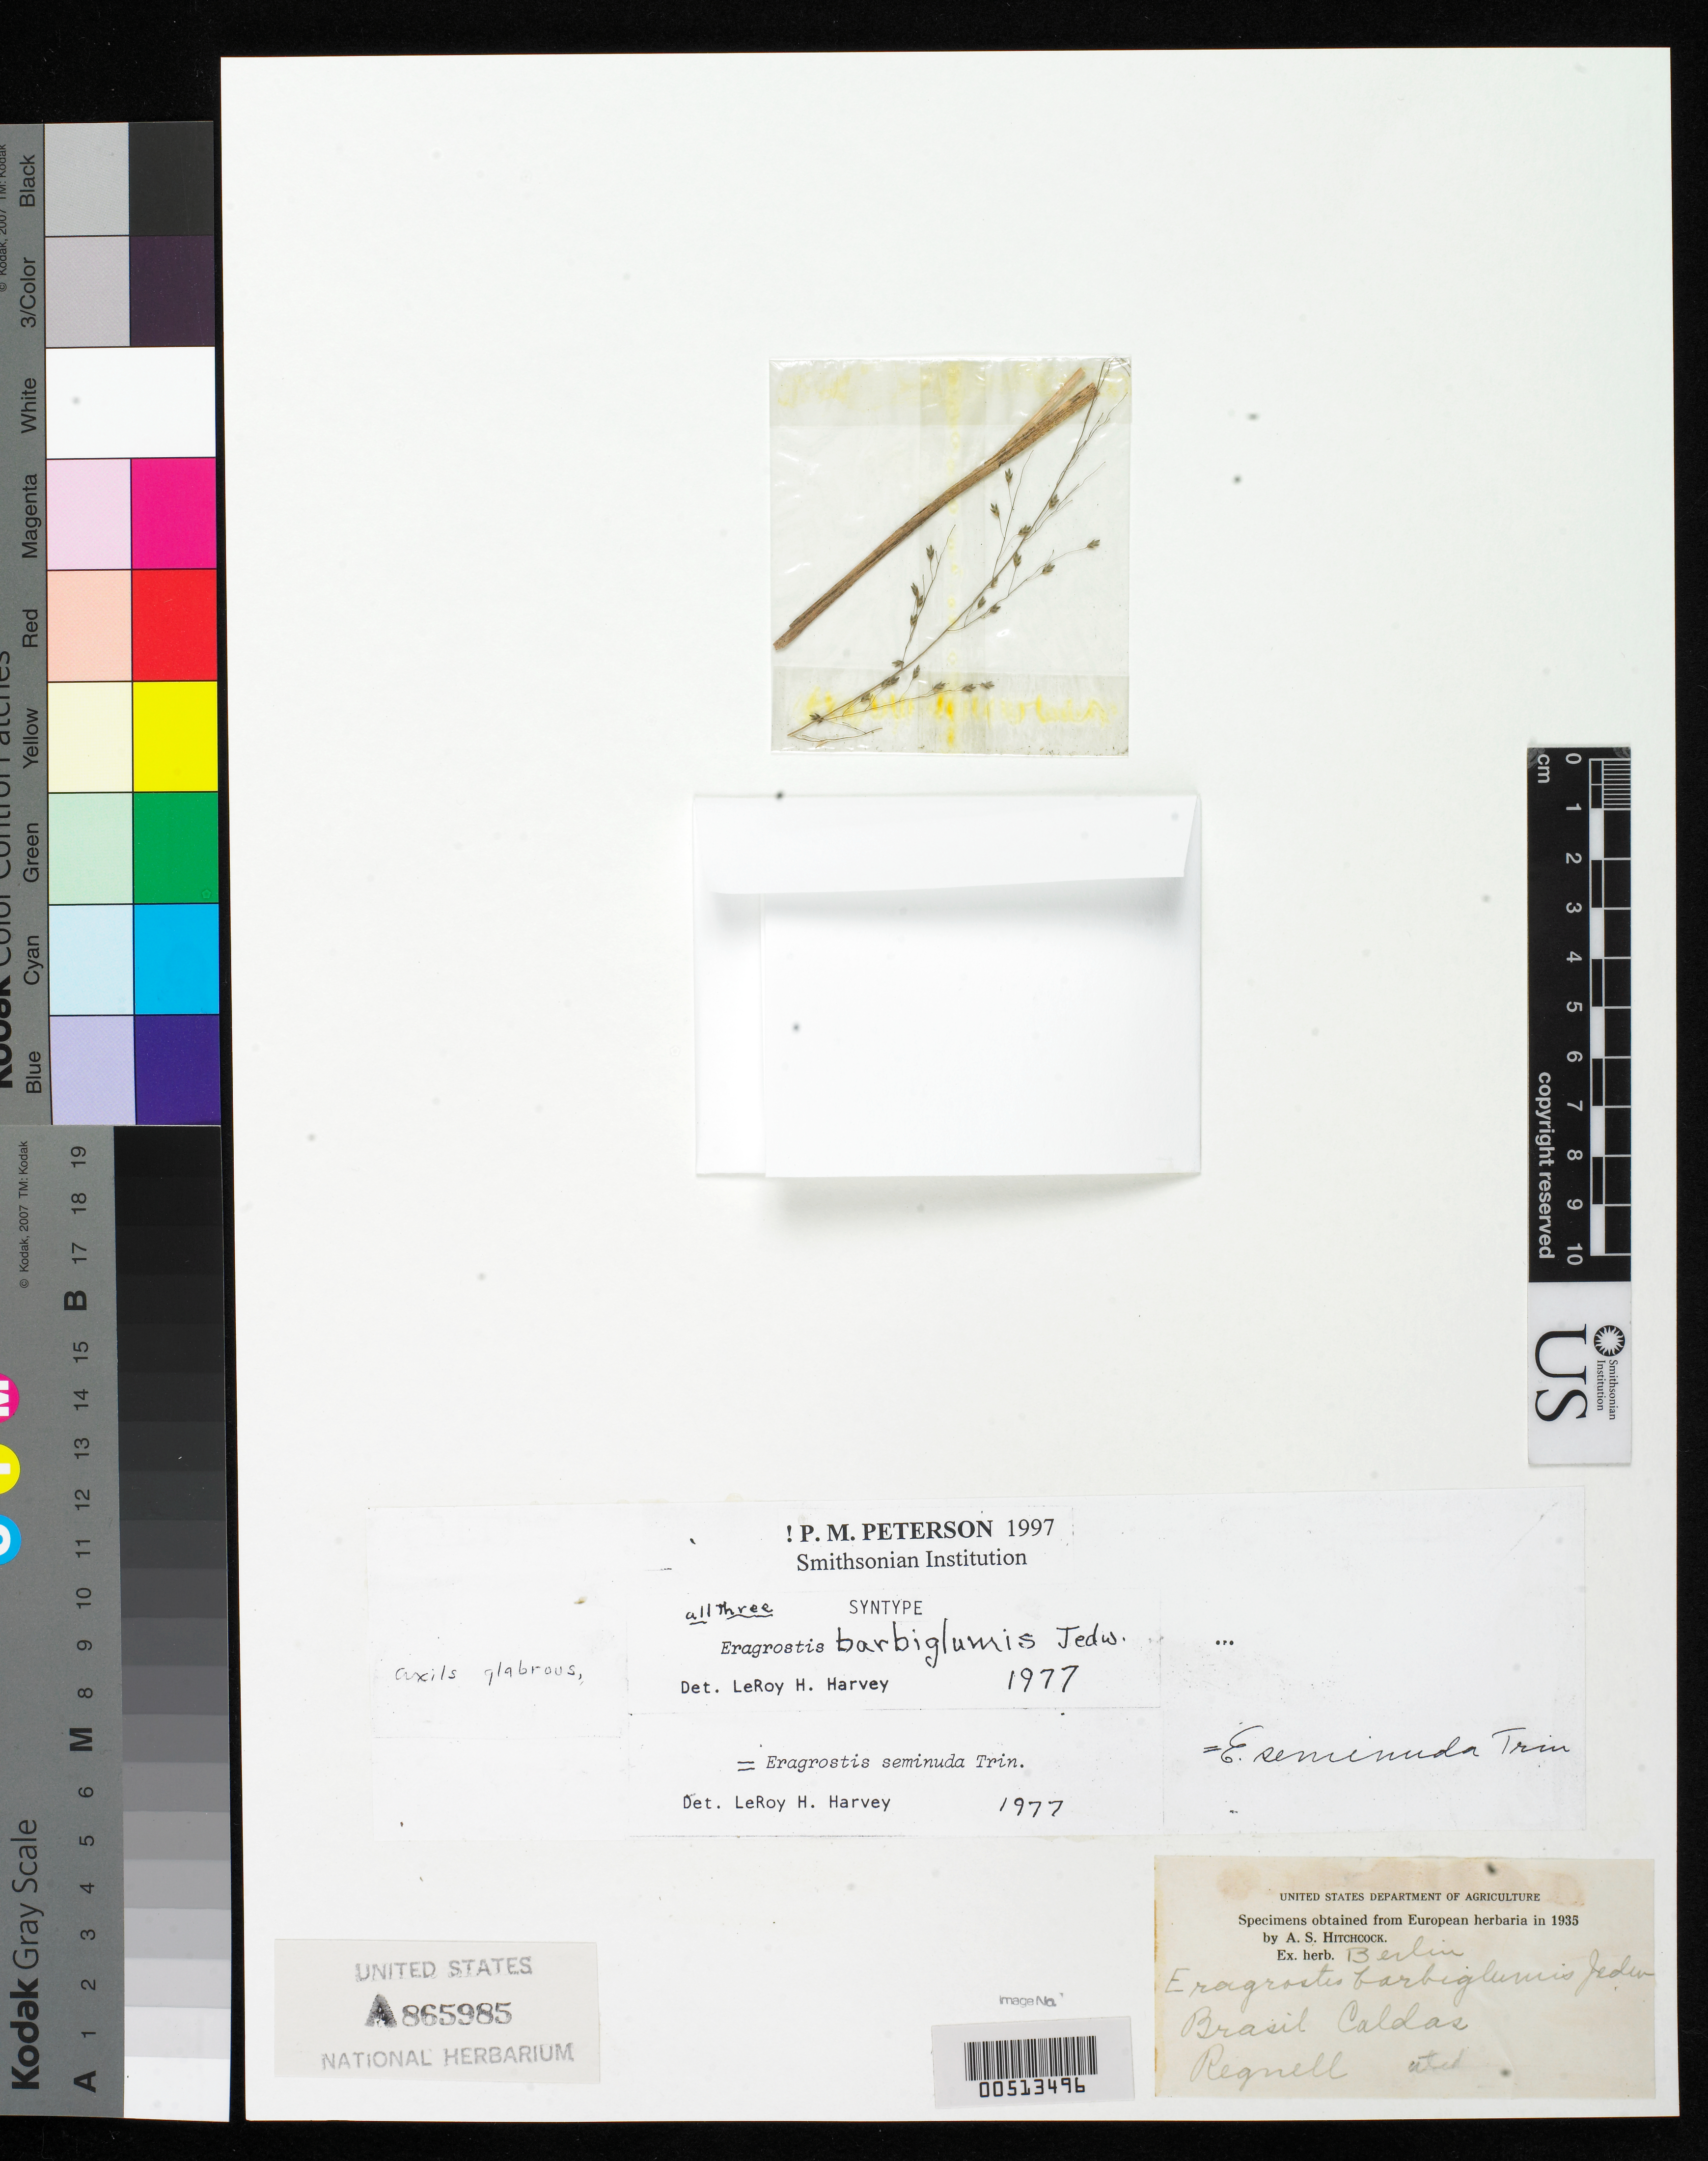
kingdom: Plantae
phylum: Tracheophyta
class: Liliopsida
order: Poales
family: Poaceae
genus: Eragrostis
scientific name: Eragrostis barbiglumis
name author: Jedwabn.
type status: Type Fragment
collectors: A. F. Regnell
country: Brazil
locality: Caldas.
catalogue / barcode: US 865985A